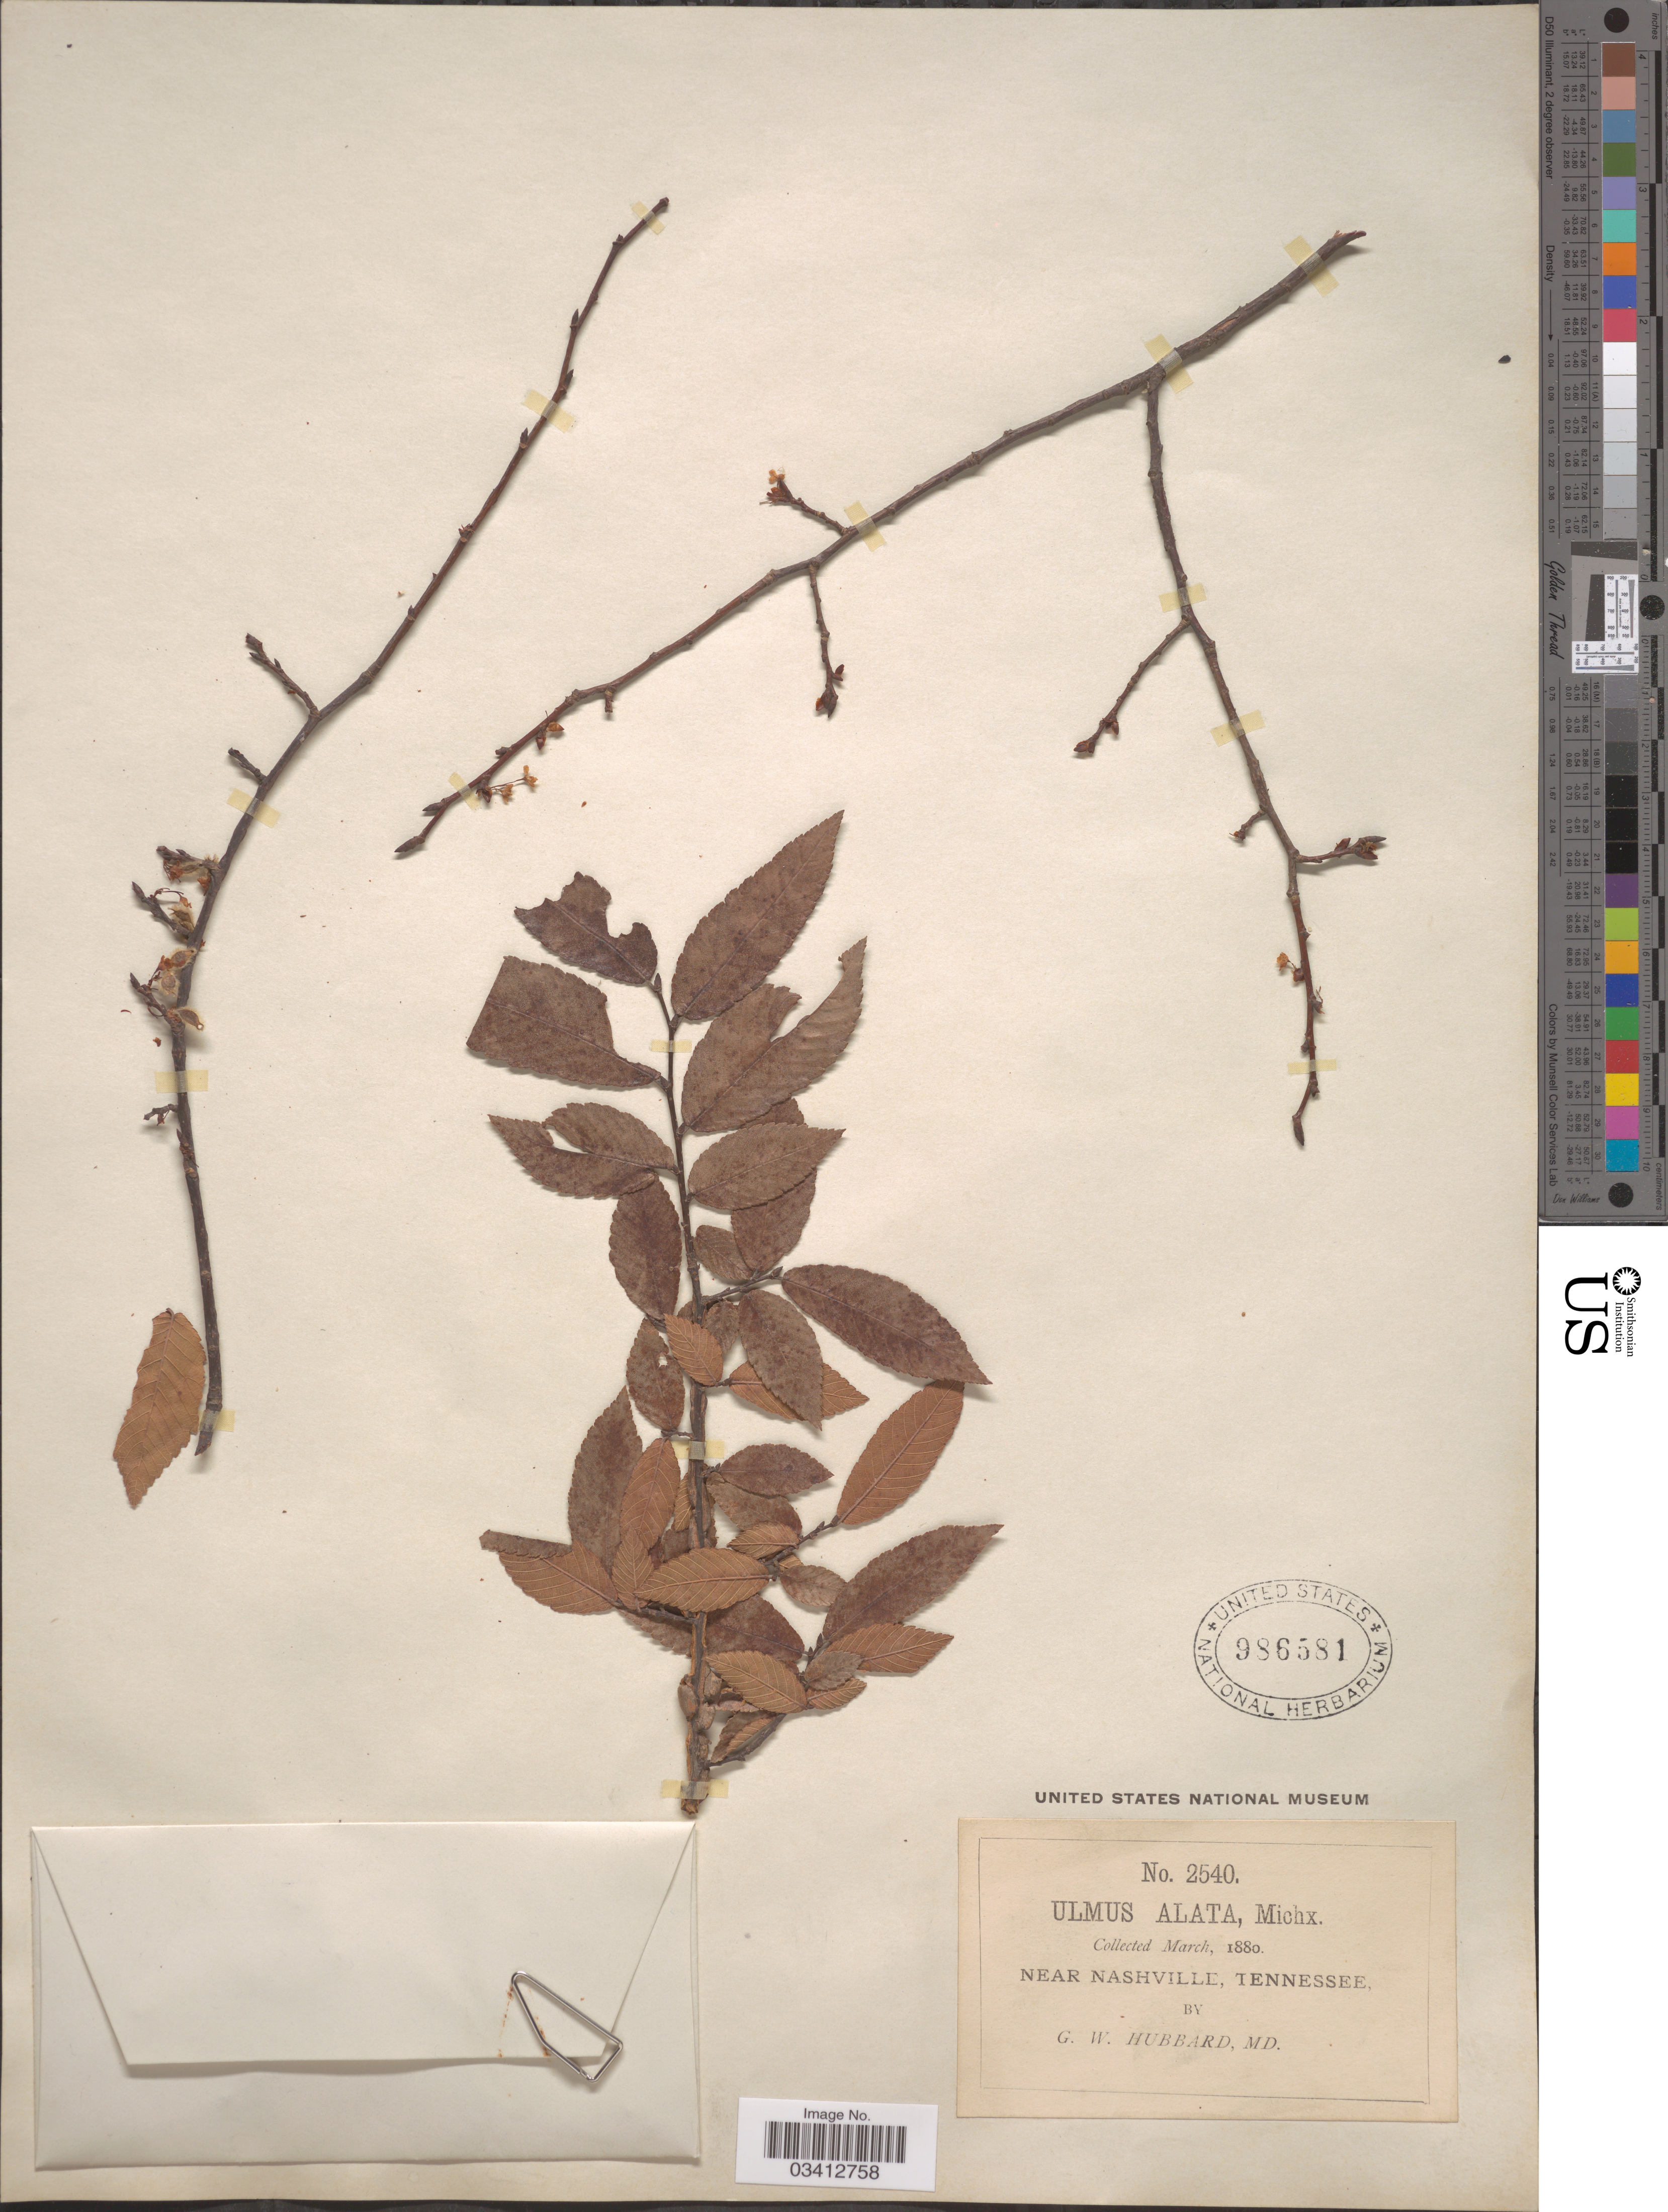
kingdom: Plantae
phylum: Tracheophyta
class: Magnoliopsida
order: Rosales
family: Ulmaceae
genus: Ulmus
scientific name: Ulmus alata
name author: Michx.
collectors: G. W. Hubbard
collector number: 2540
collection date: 1880-03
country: United States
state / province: Tennessee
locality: Near Nashville.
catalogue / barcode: US 986581